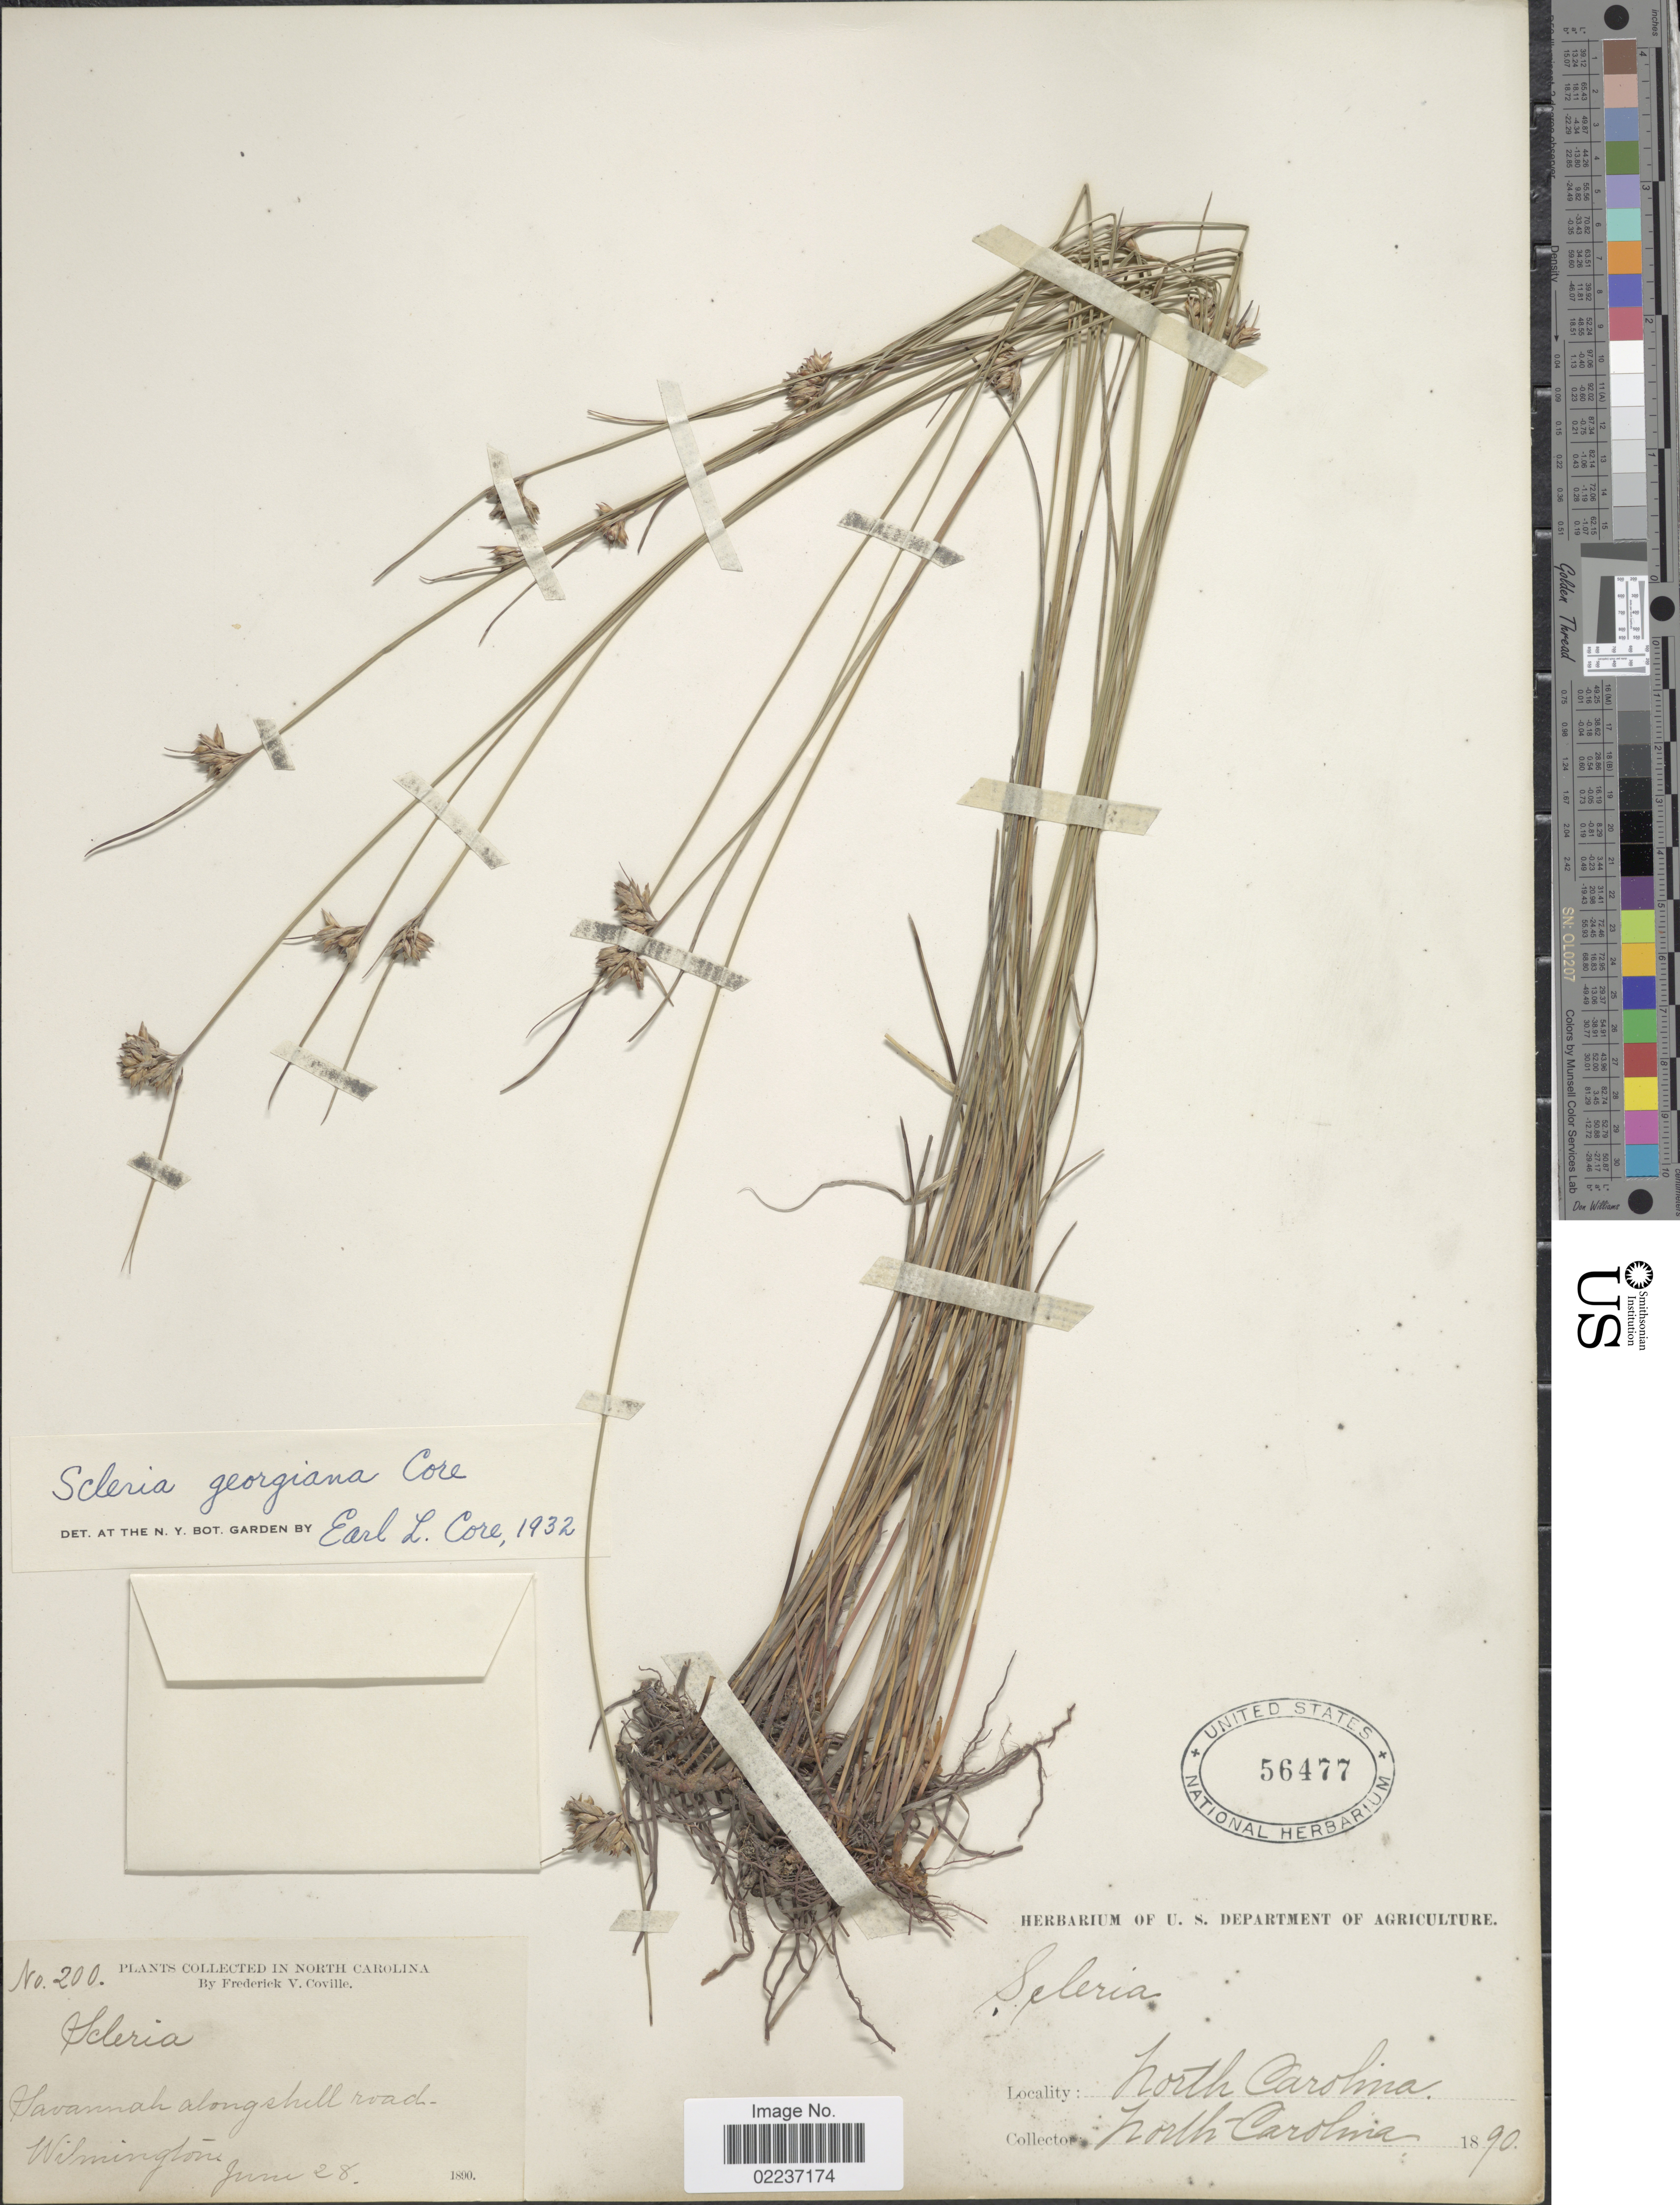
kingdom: Plantae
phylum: Tracheophyta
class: Liliopsida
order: Poales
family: Cyperaceae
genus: Scleria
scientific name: Scleria georgiana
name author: Core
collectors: F. V. Coville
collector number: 200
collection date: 1890-06-28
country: United States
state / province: North Carolina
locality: Savannah along shell road, Wilmington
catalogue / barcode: US 56477